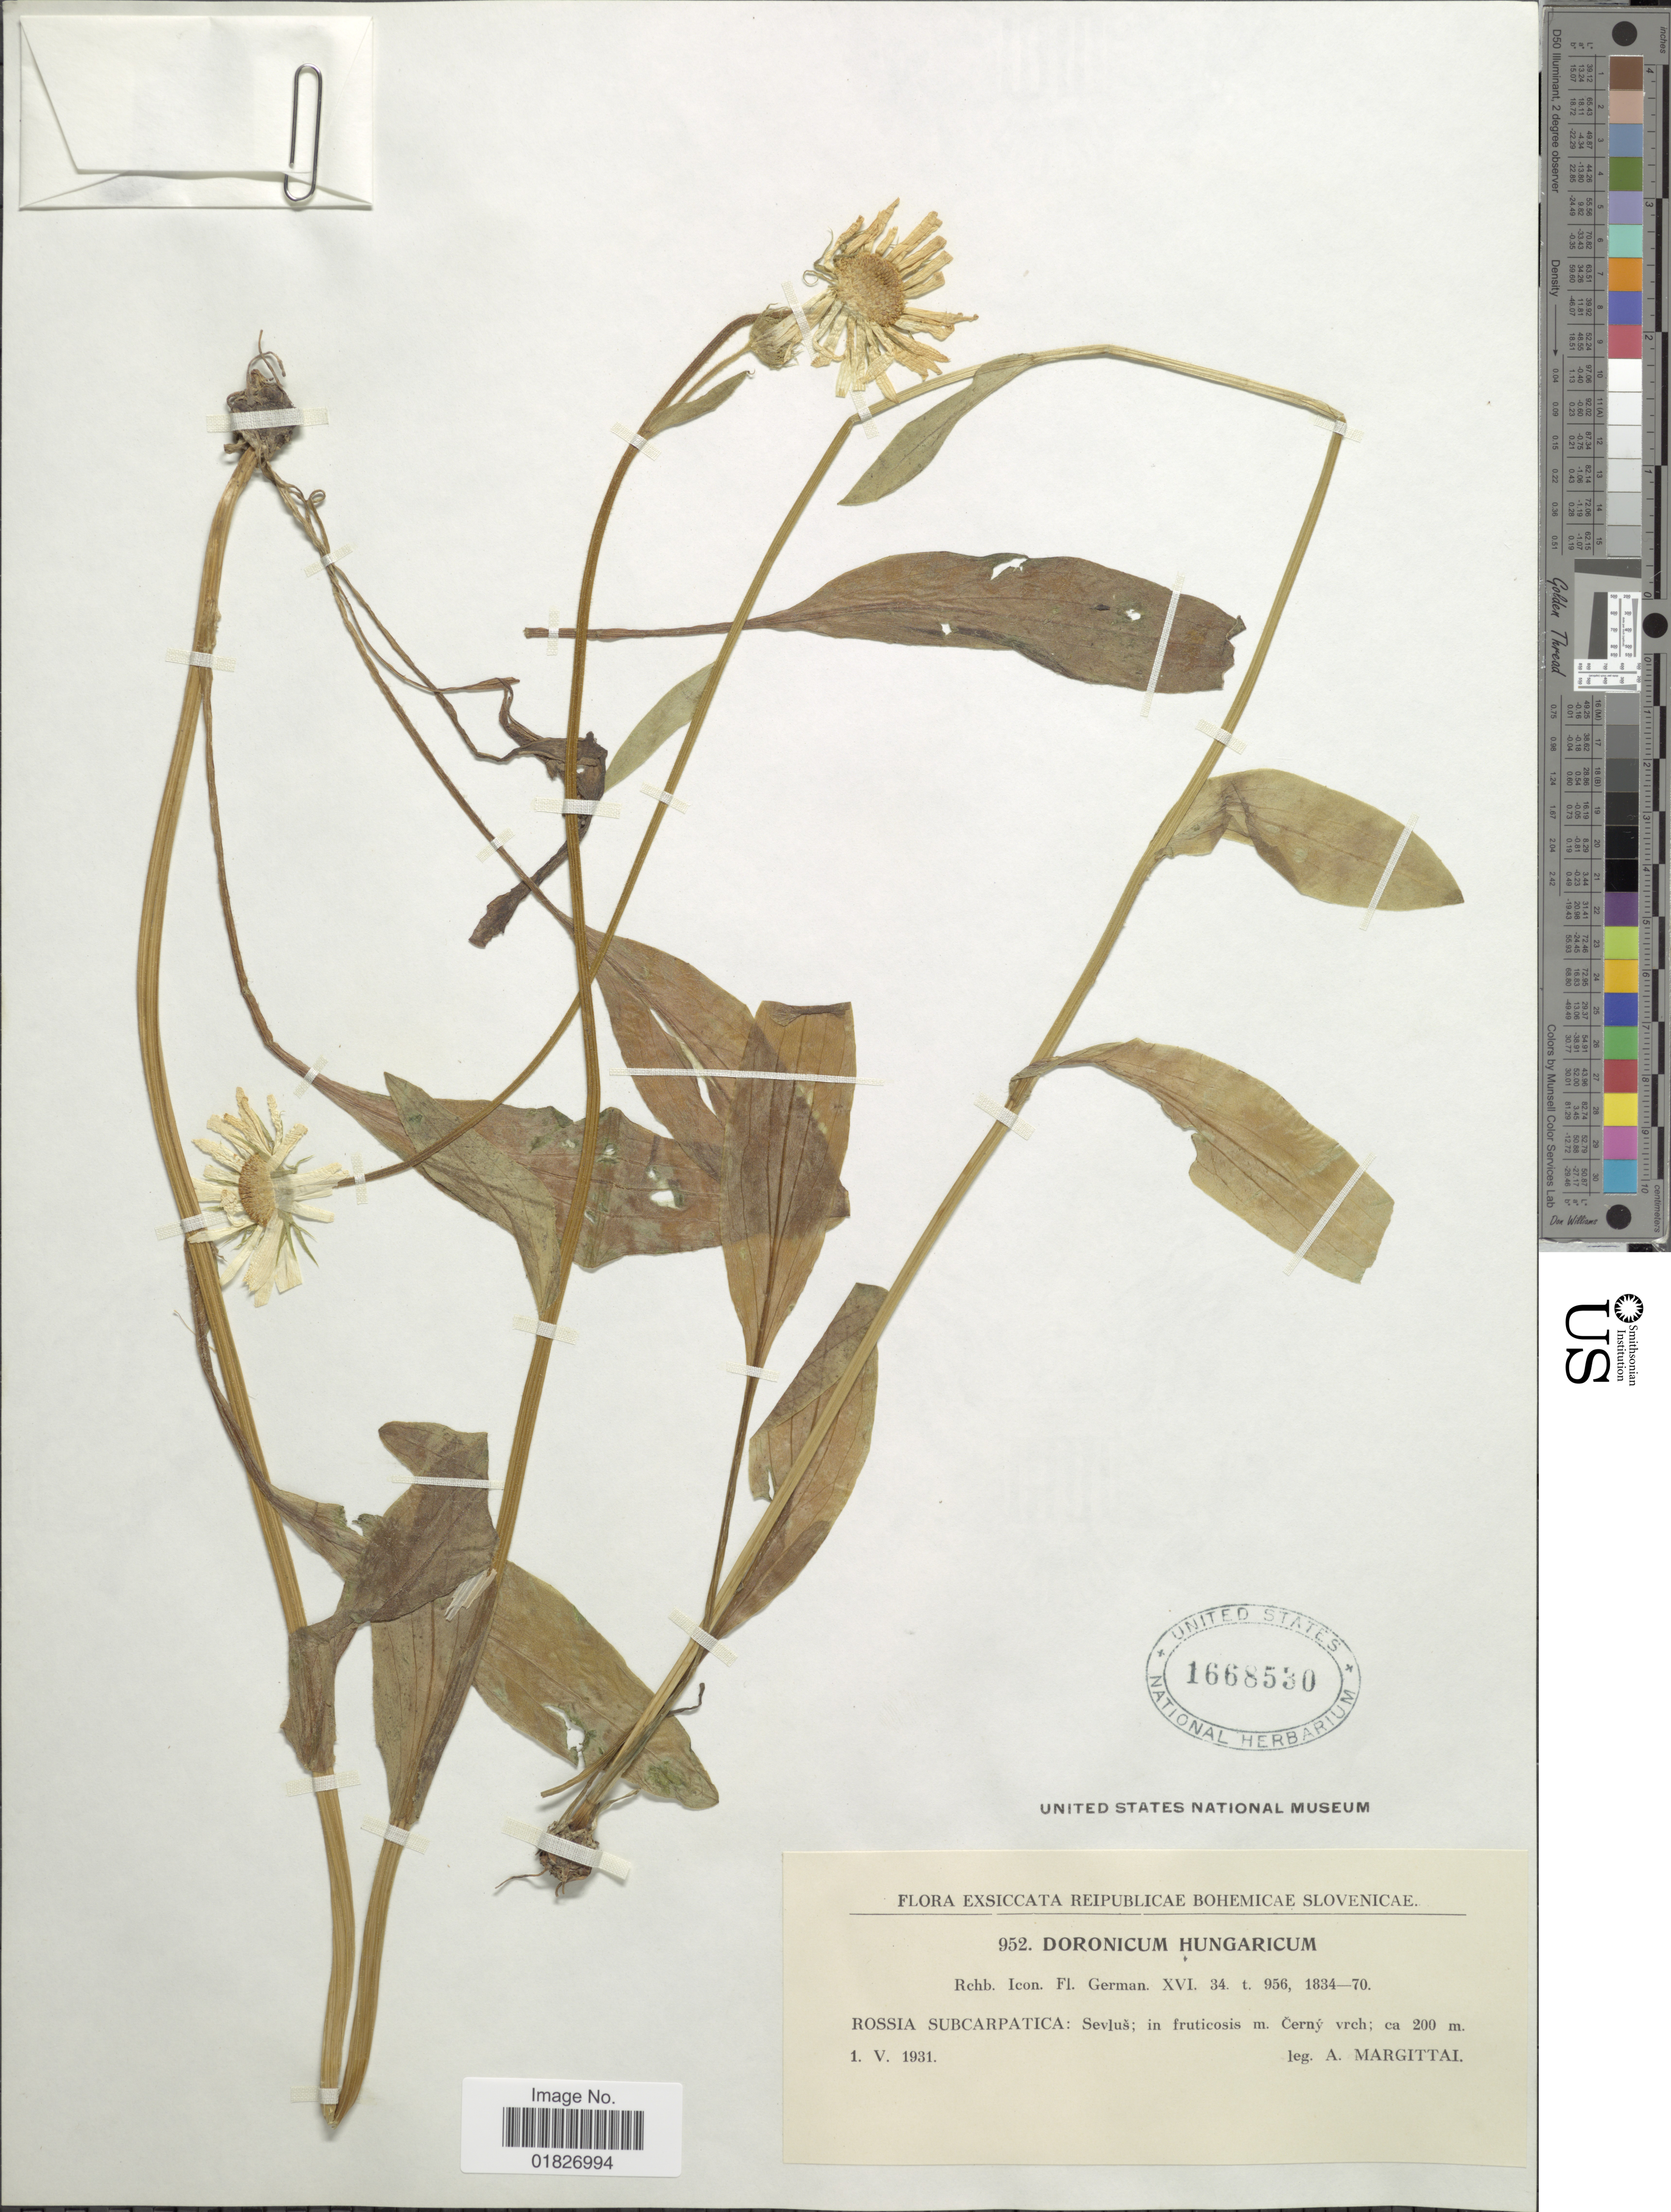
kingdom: Plantae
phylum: Tracheophyta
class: Magnoliopsida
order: Asterales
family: Asteraceae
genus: Doronicum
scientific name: Doronicum hungaricum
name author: (Sadler) Rchb. f.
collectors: A. Margittai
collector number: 952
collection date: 1931-05-01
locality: Reipublicae Bohemicae Slovenicae, Rossia Subcarpatica, Sevlus, Cerny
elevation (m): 200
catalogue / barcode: US 1668530